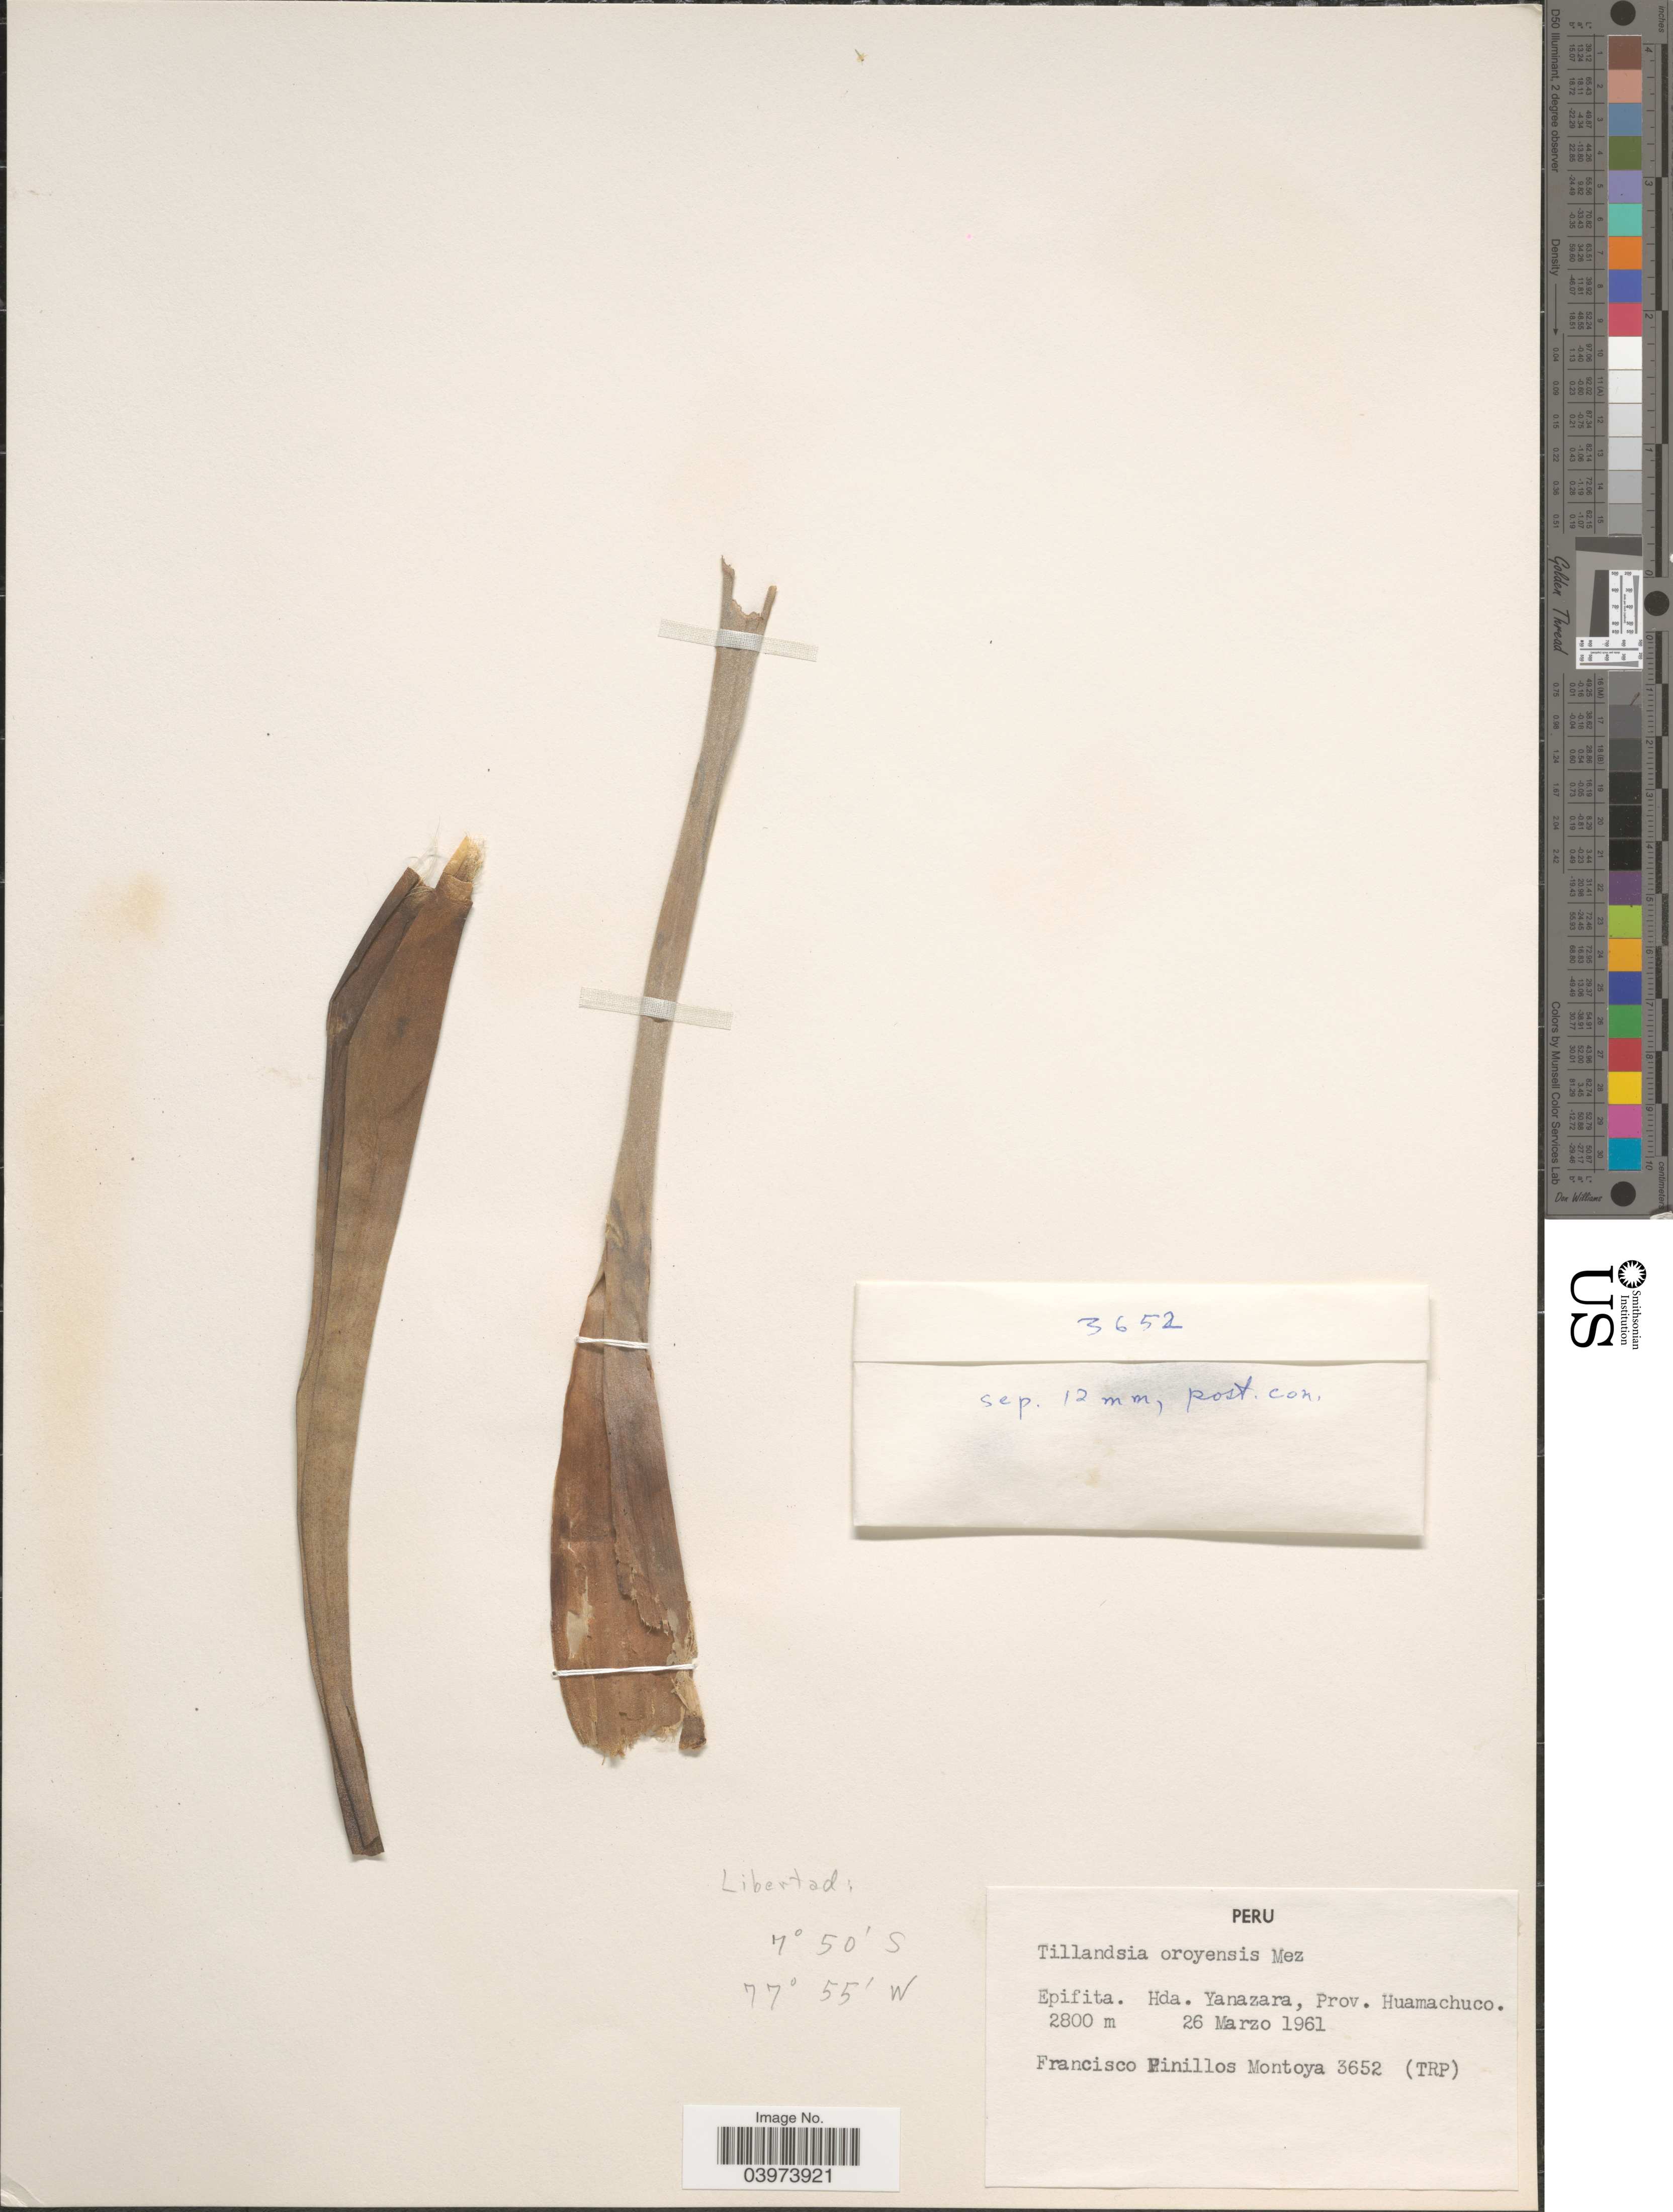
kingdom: Plantae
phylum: Tracheophyta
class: Liliopsida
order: Poales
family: Bromeliaceae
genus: Tillandsia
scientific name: Tillandsia oroyensis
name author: Mez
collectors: F. Montoya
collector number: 3652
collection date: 1961-03-26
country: Peru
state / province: La Libertad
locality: Libertad: Hda. Yanazara, Prov. Huamachuco.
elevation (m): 2800